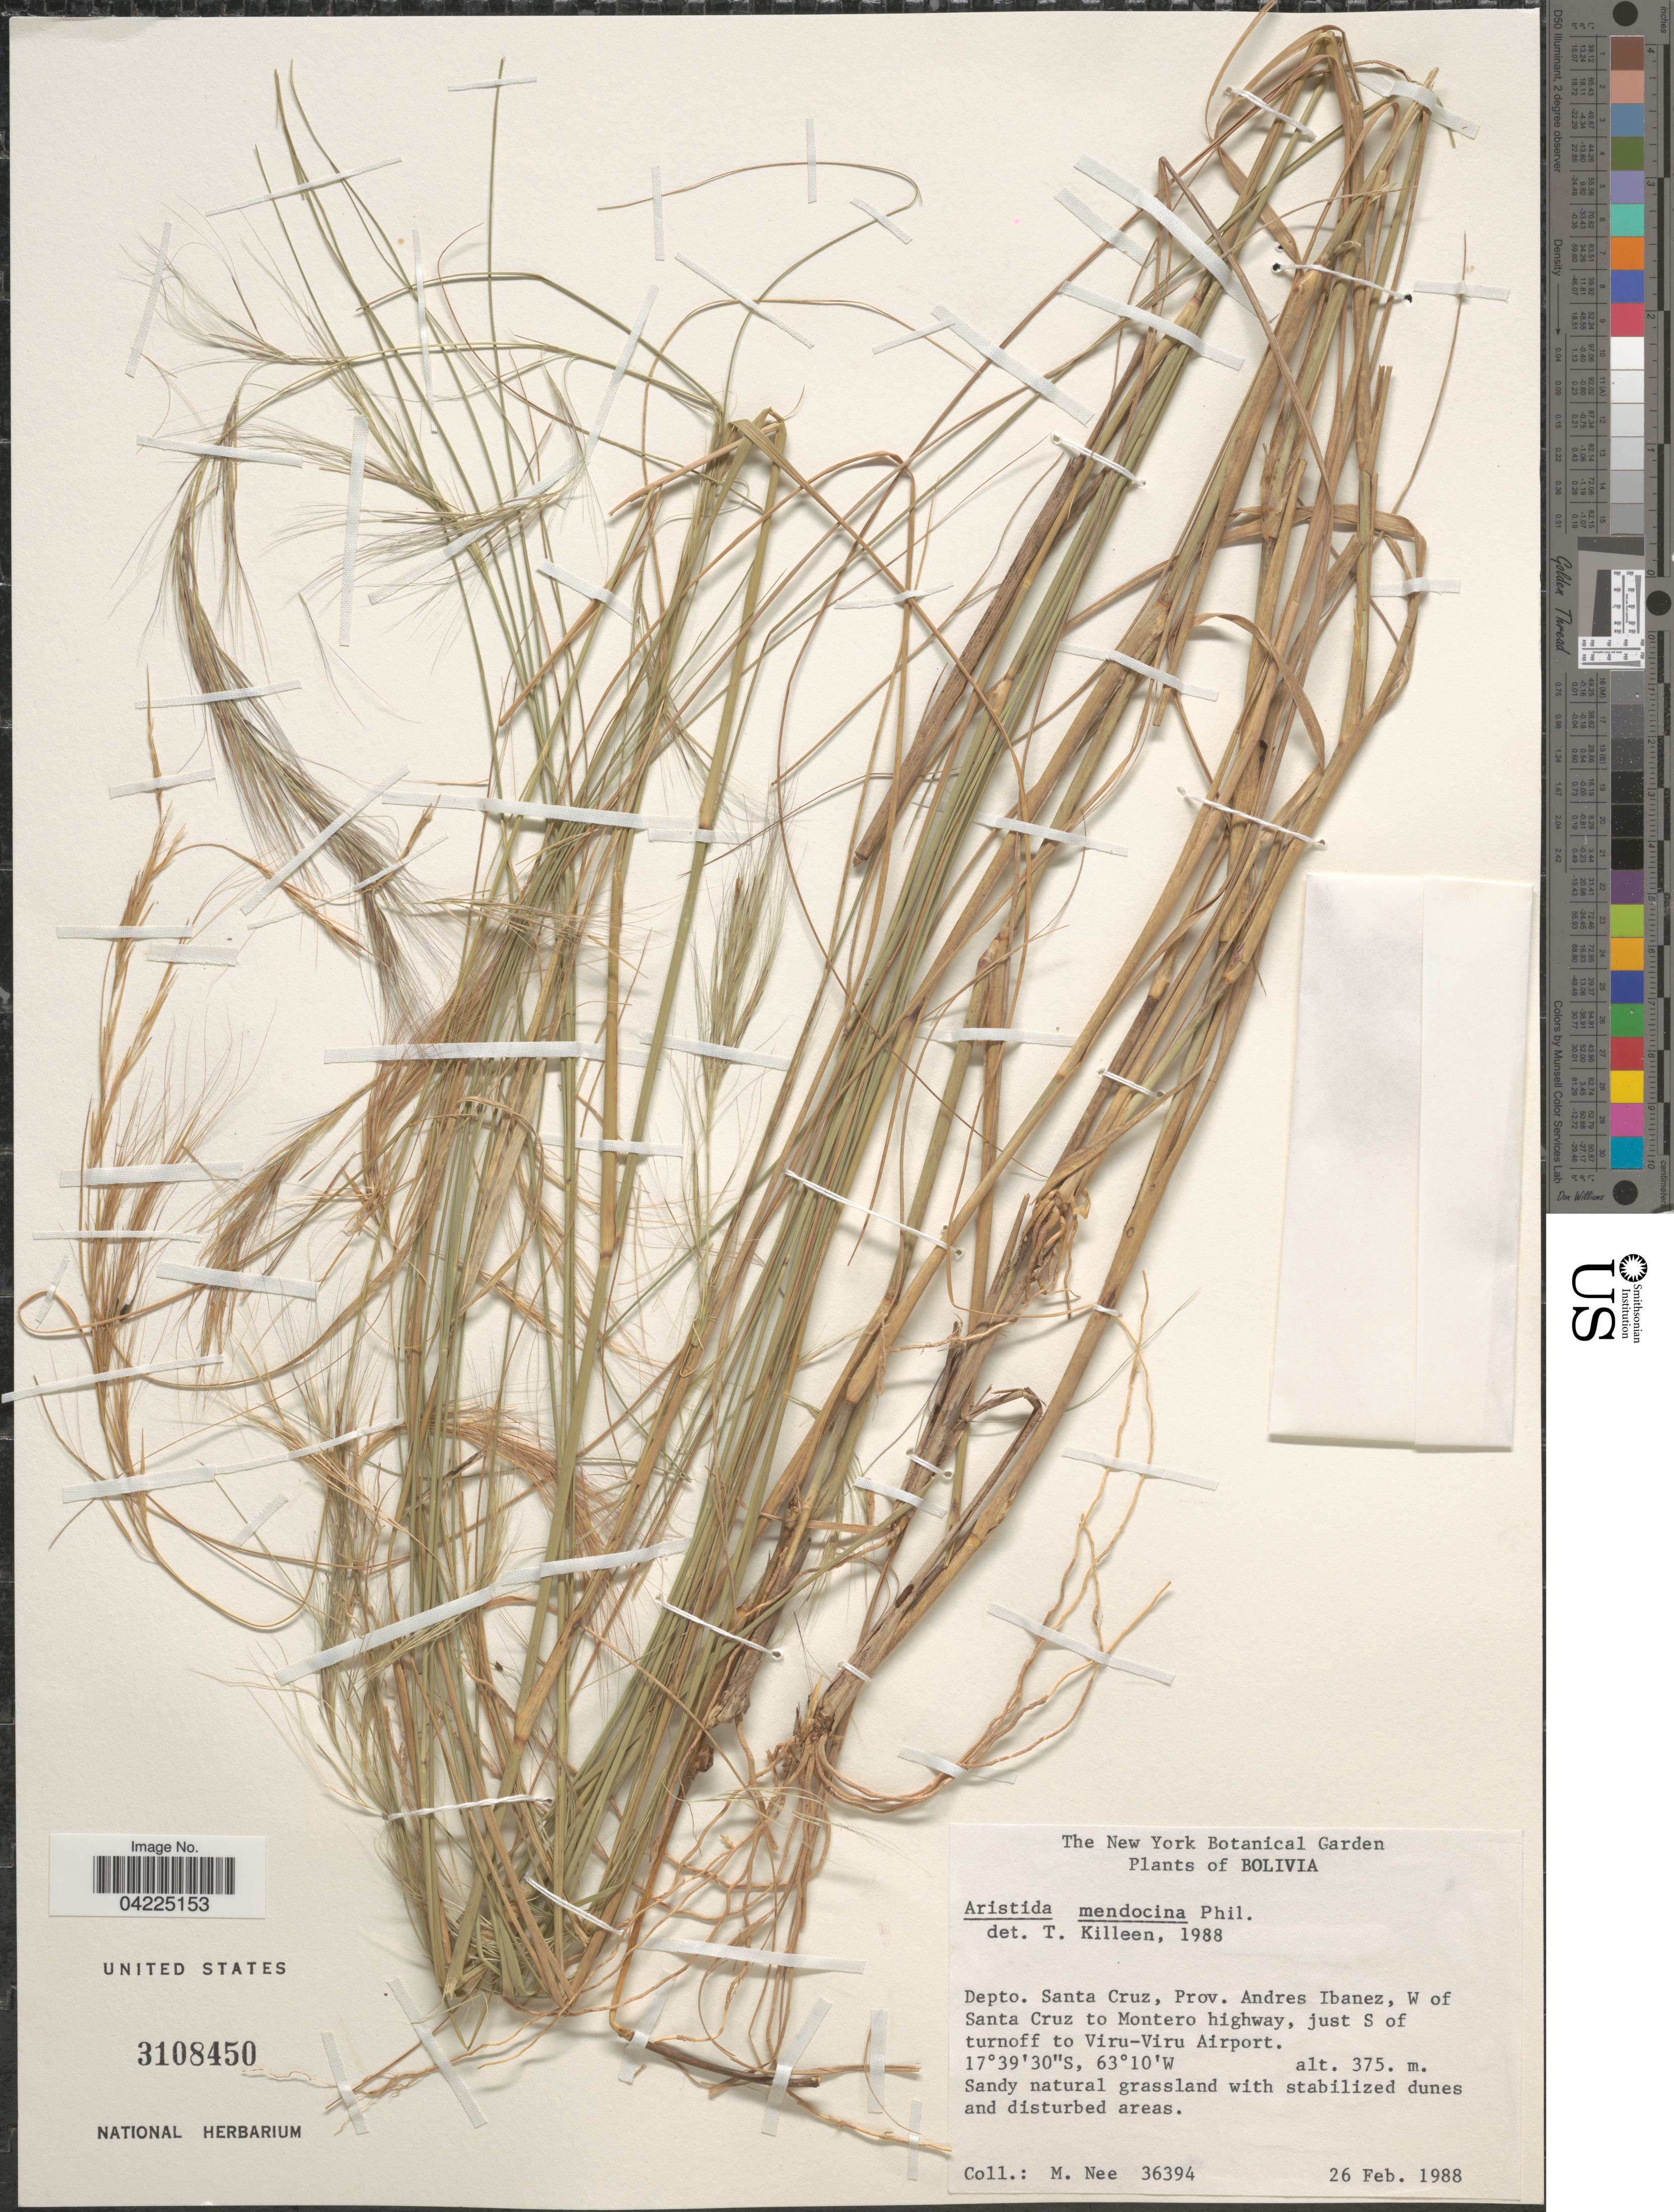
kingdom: Plantae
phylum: Tracheophyta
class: Liliopsida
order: Poales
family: Poaceae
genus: Aristida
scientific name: Aristida mendocina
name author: Phil.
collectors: M. Nee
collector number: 36394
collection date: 1988-02-26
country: Bolivia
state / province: Santa Cruz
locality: Depto. Santa Cruz, Prov. Andres Ibanez, W of Santa Cruz to Montero highway, just S of turnoff to Viru-Viru Airport.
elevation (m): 375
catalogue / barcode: US 3108450